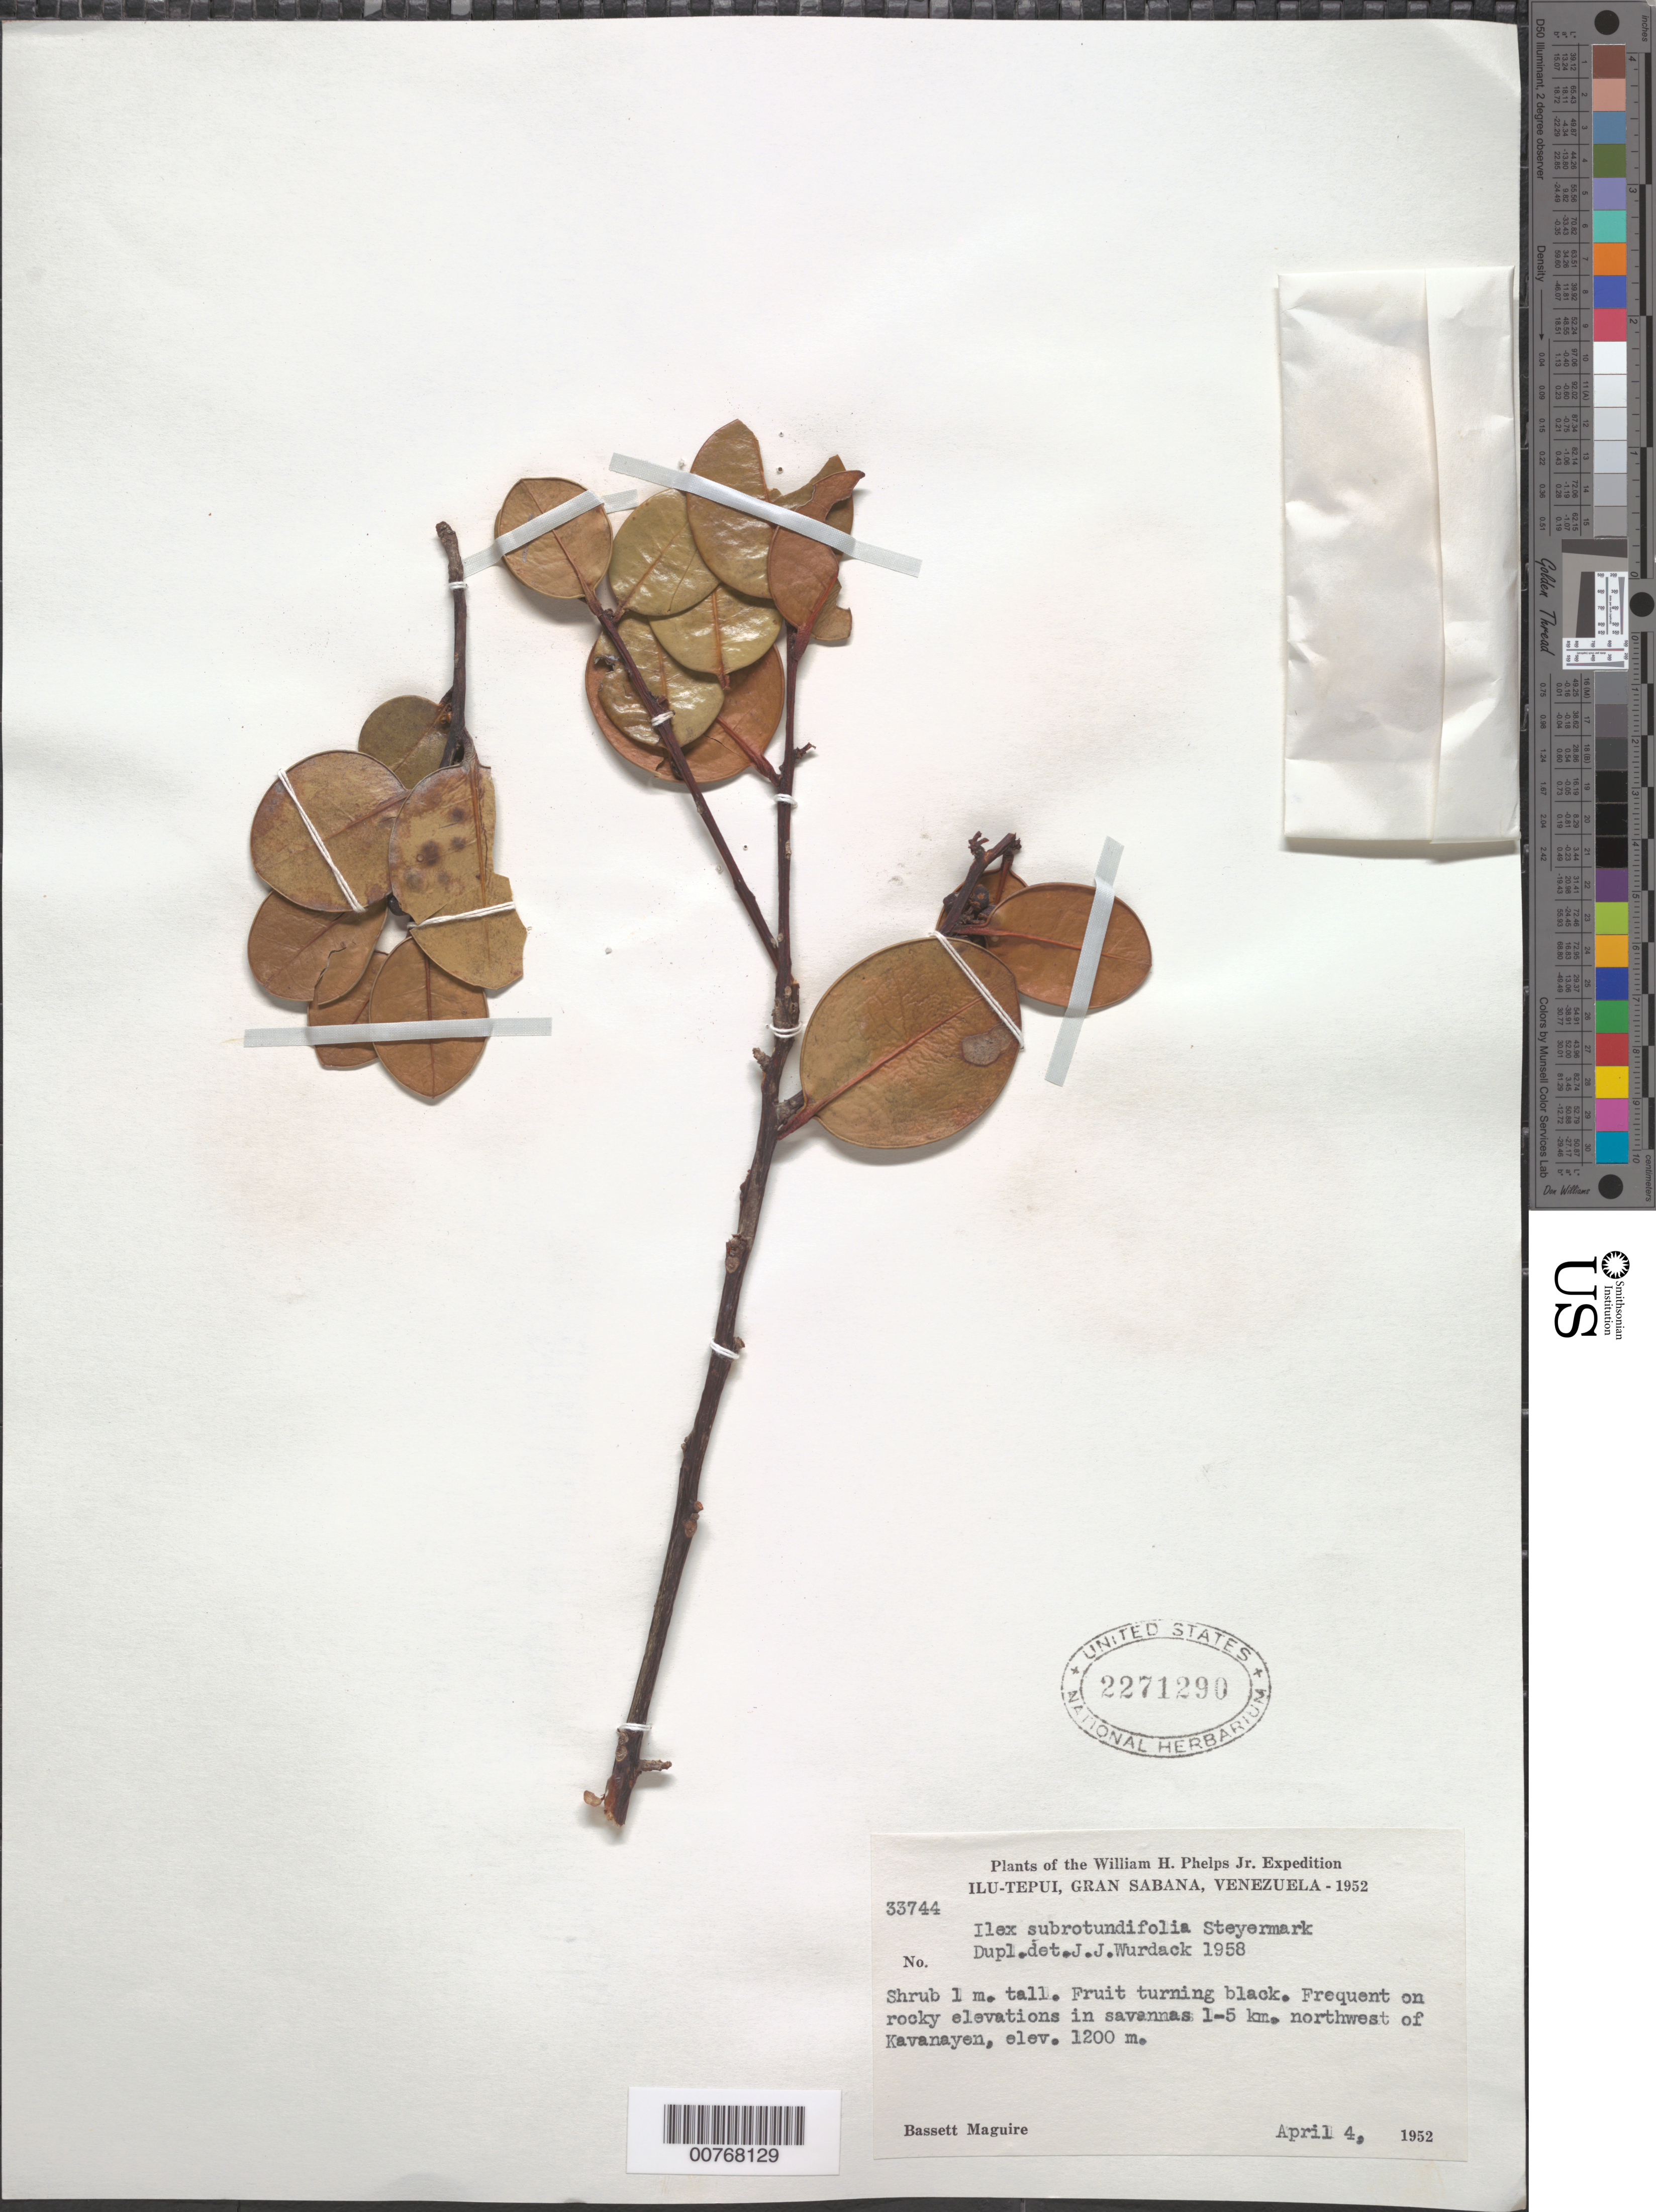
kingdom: Plantae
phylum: Tracheophyta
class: Magnoliopsida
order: Aquifoliales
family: Aquifoliaceae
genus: Ilex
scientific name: Ilex subrotundifolia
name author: Steyerm.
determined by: Wurdack, John J., (US), US (UNITED STATES)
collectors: B. Maguire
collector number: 33744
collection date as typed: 4-Apr-52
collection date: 1952-04-04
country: Venezuela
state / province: Bolívar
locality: Gran Sabana, Ilu-tepuí, 1-5 km NW of Kavanayén Mission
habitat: Rocky elevations in savanna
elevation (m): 1200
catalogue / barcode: US 2271290